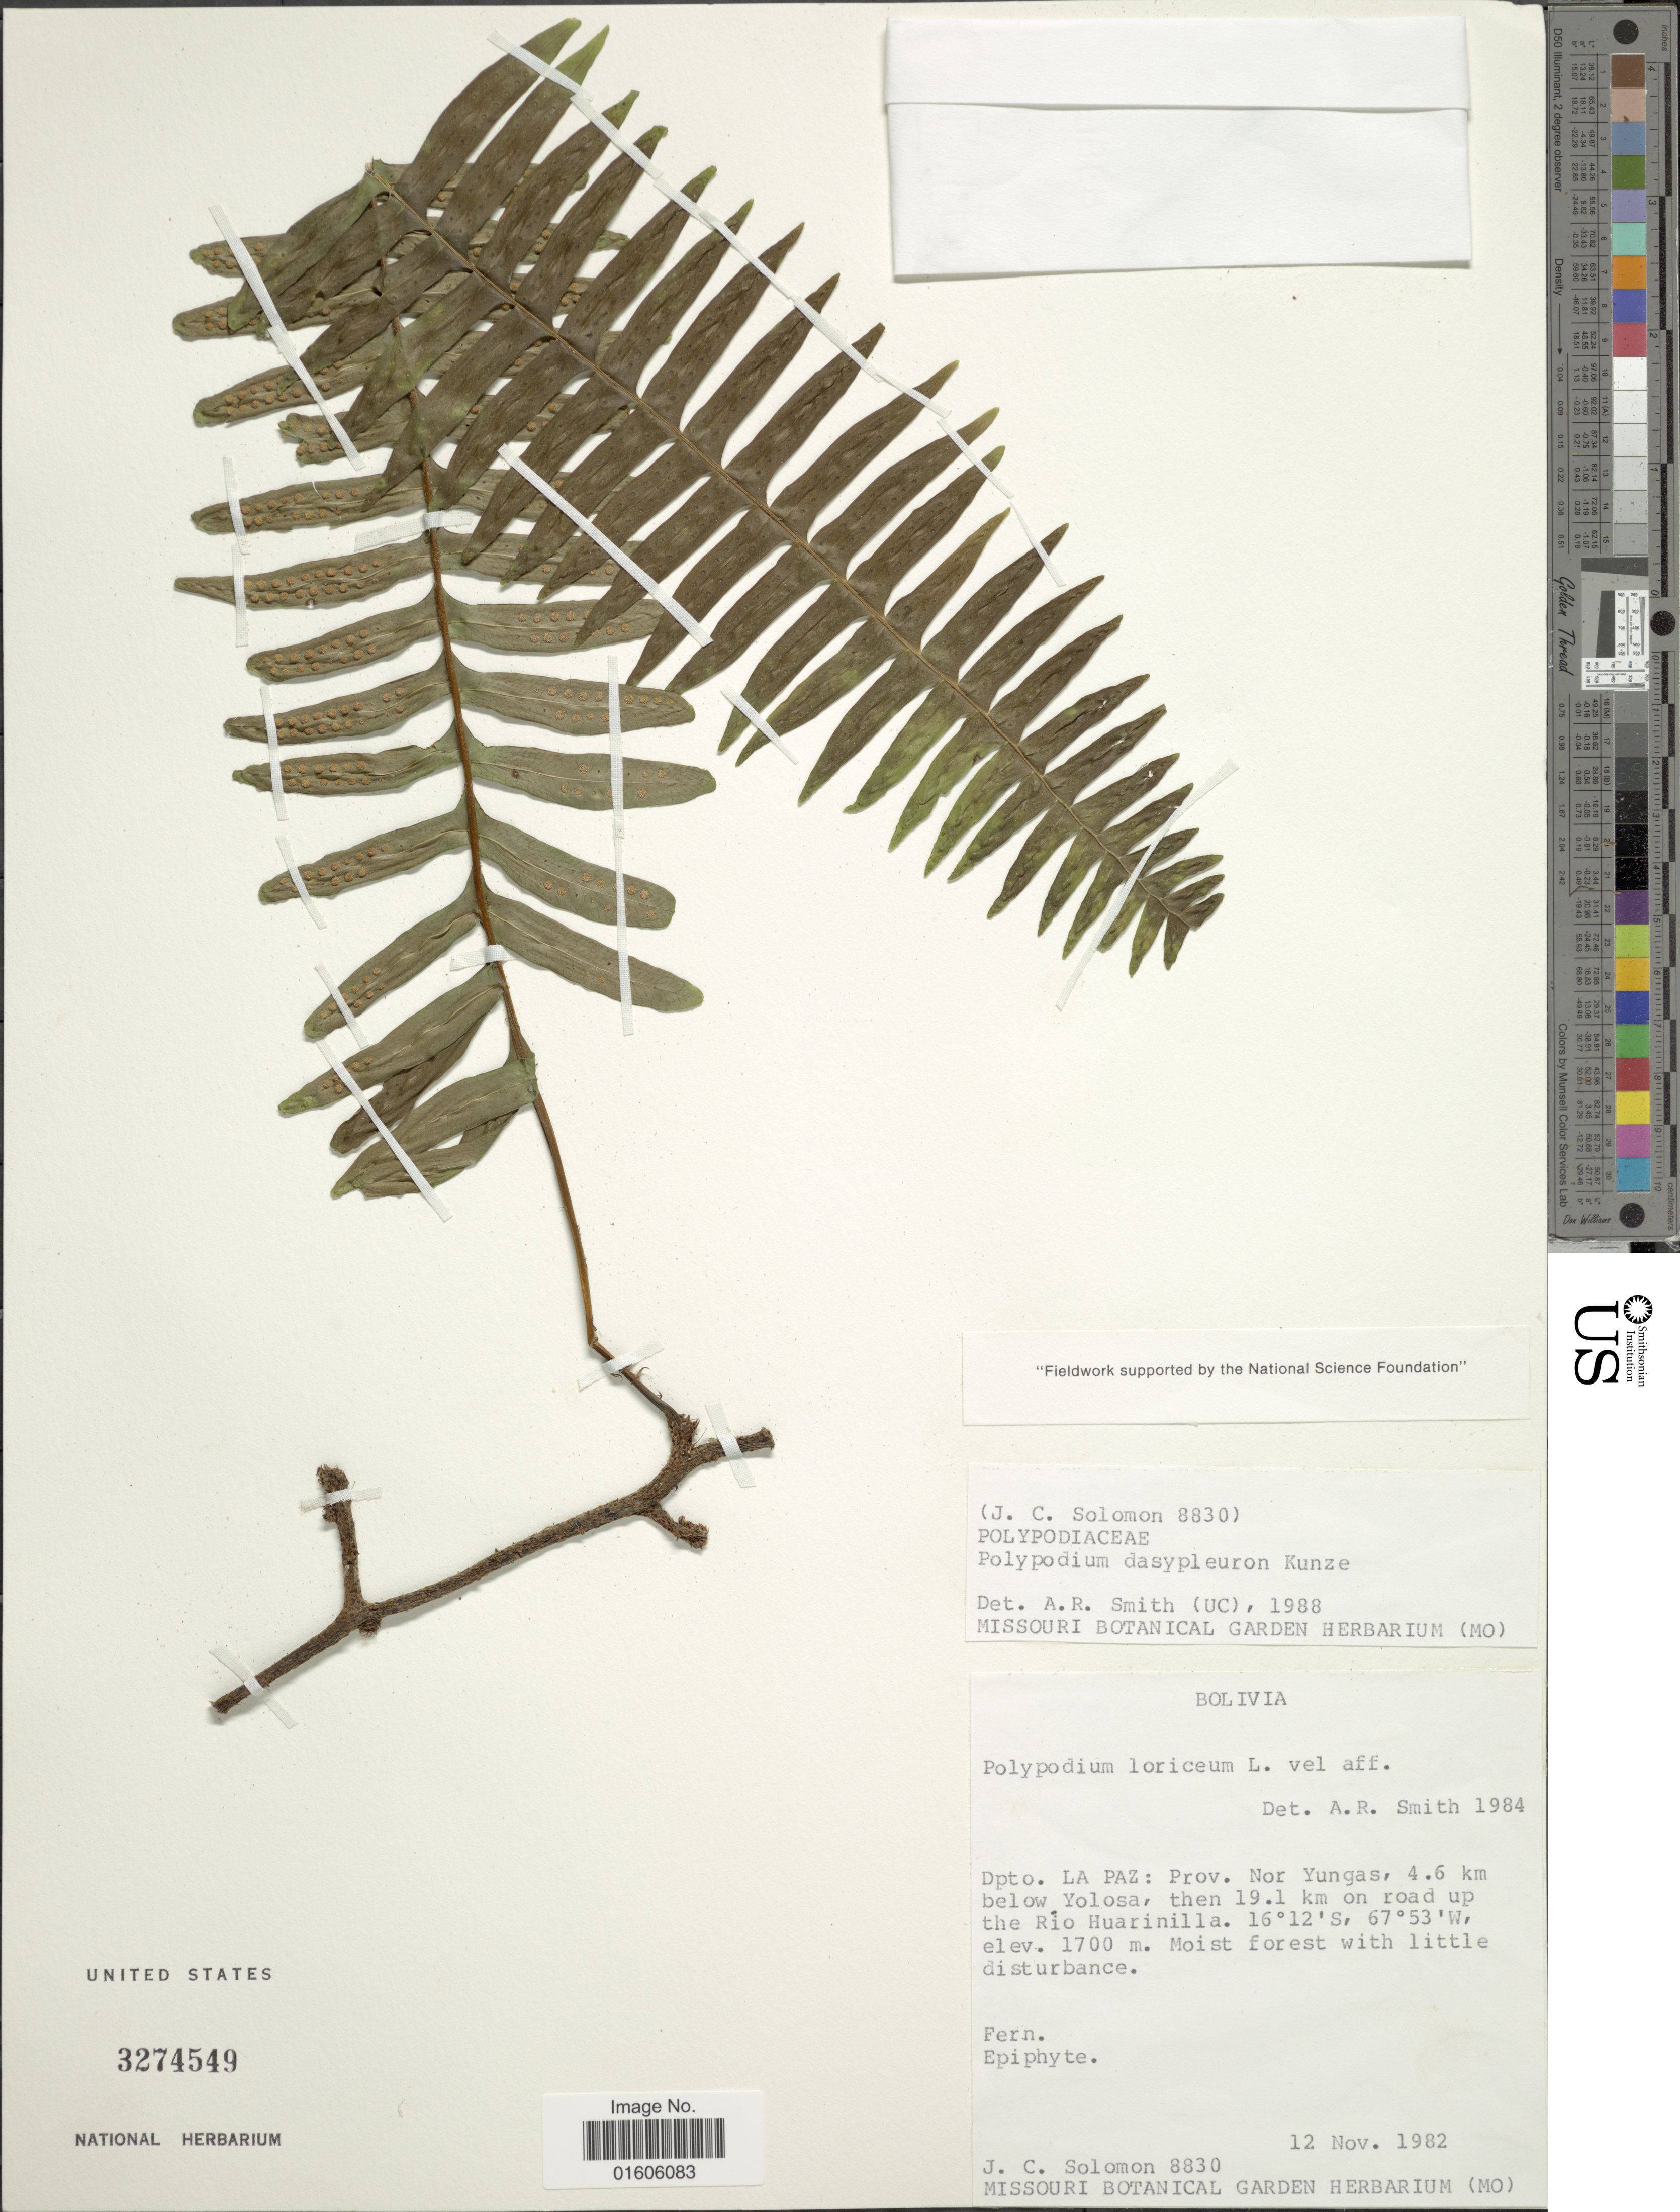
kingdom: Plantae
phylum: Tracheophyta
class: Polypodiopsida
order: Polypodiales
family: Polypodiaceae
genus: Serpocaulon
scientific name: Serpocaulon dasypleuron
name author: (Kunze) A.R. Sm.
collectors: J. C. Solomon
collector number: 8830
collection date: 1982-11-12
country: Bolivia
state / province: La Paz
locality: Dpto. La Paz: Prov. Nor Yungas, 4.6 km below Yolosa, then 19.1 km on road up the Río Huarinilla.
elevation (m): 1700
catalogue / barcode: US 3274549